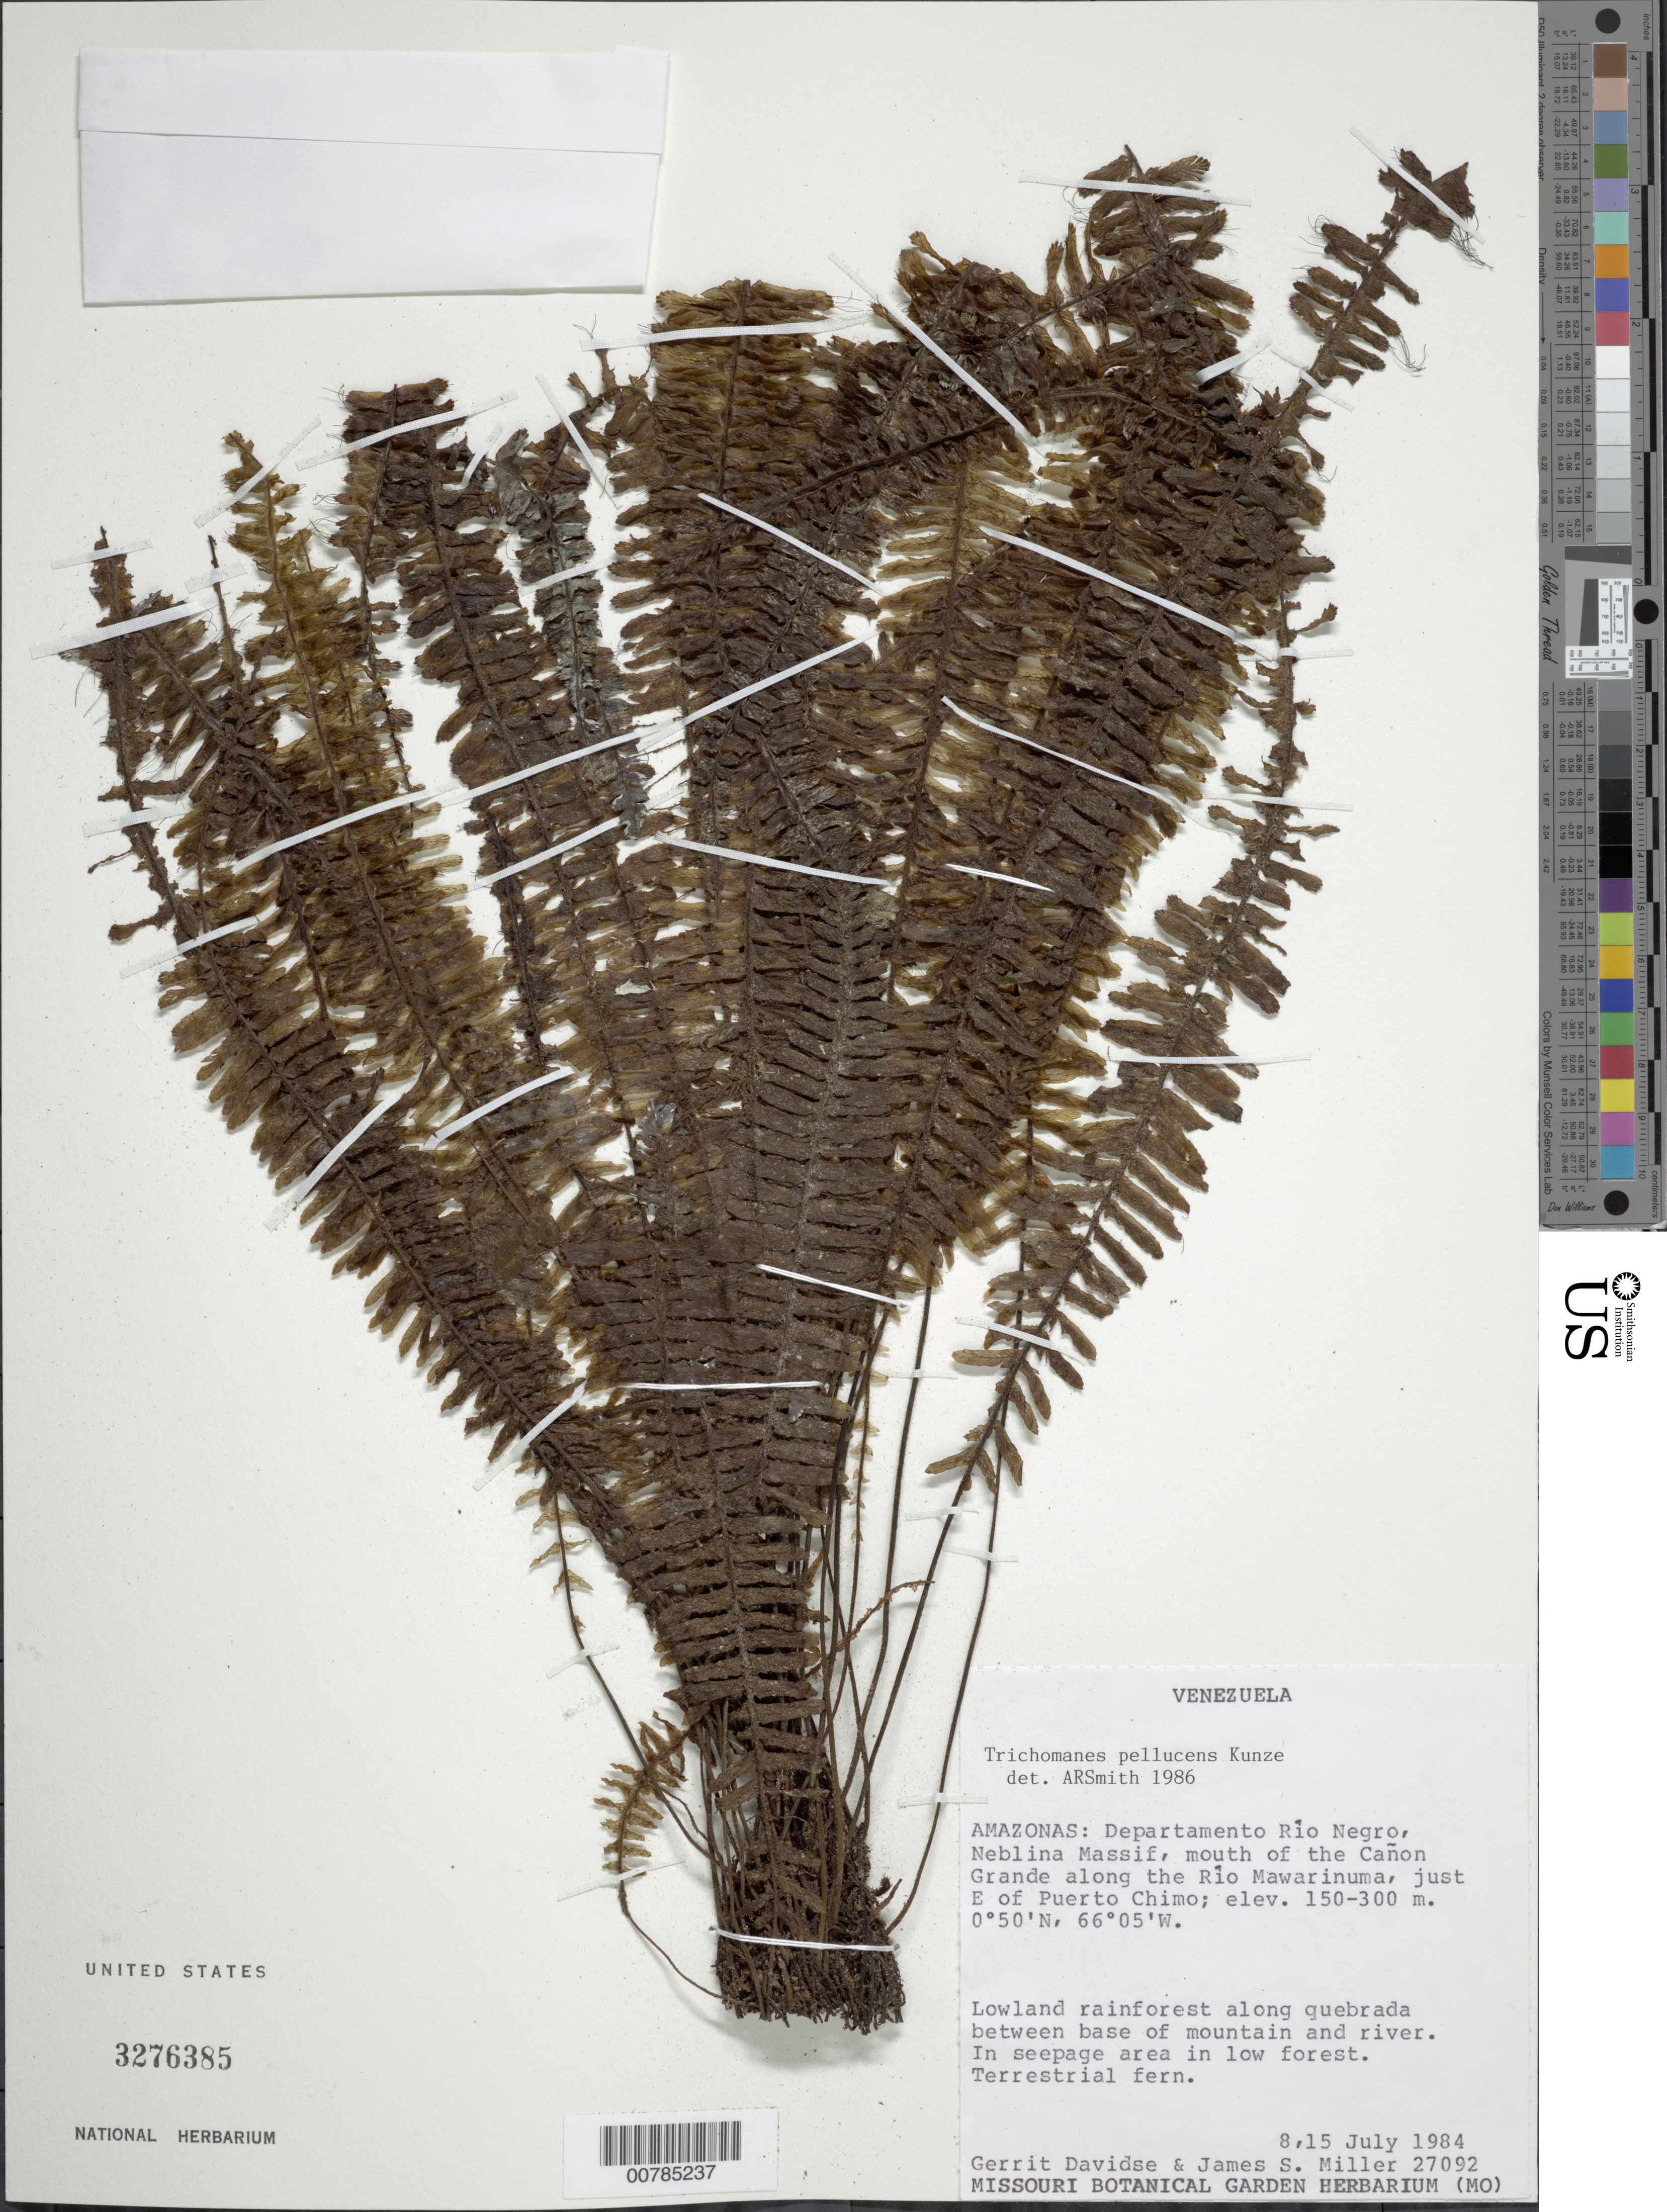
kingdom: Plantae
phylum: Tracheophyta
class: Polypodiopsida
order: Hymenophyllales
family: Hymenophyllaceae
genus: Trichomanes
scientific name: Trichomanes pellucens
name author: Kunze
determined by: Smith, Alan R., (UC)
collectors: G. Davidse & J. S. Miller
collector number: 27092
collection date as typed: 8-Jul-84 to 15-Jul-84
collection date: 1984-07-08/1984-07-15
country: Venezuela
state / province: Amazonas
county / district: Río Negro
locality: Neblina Base Camp to mouth of Canyon Grande, along Río Mawarinuma, just E of Puerto Chimo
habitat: Lowland rainforest along quebrada; in seepage area in low forest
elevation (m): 150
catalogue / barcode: US 3276385